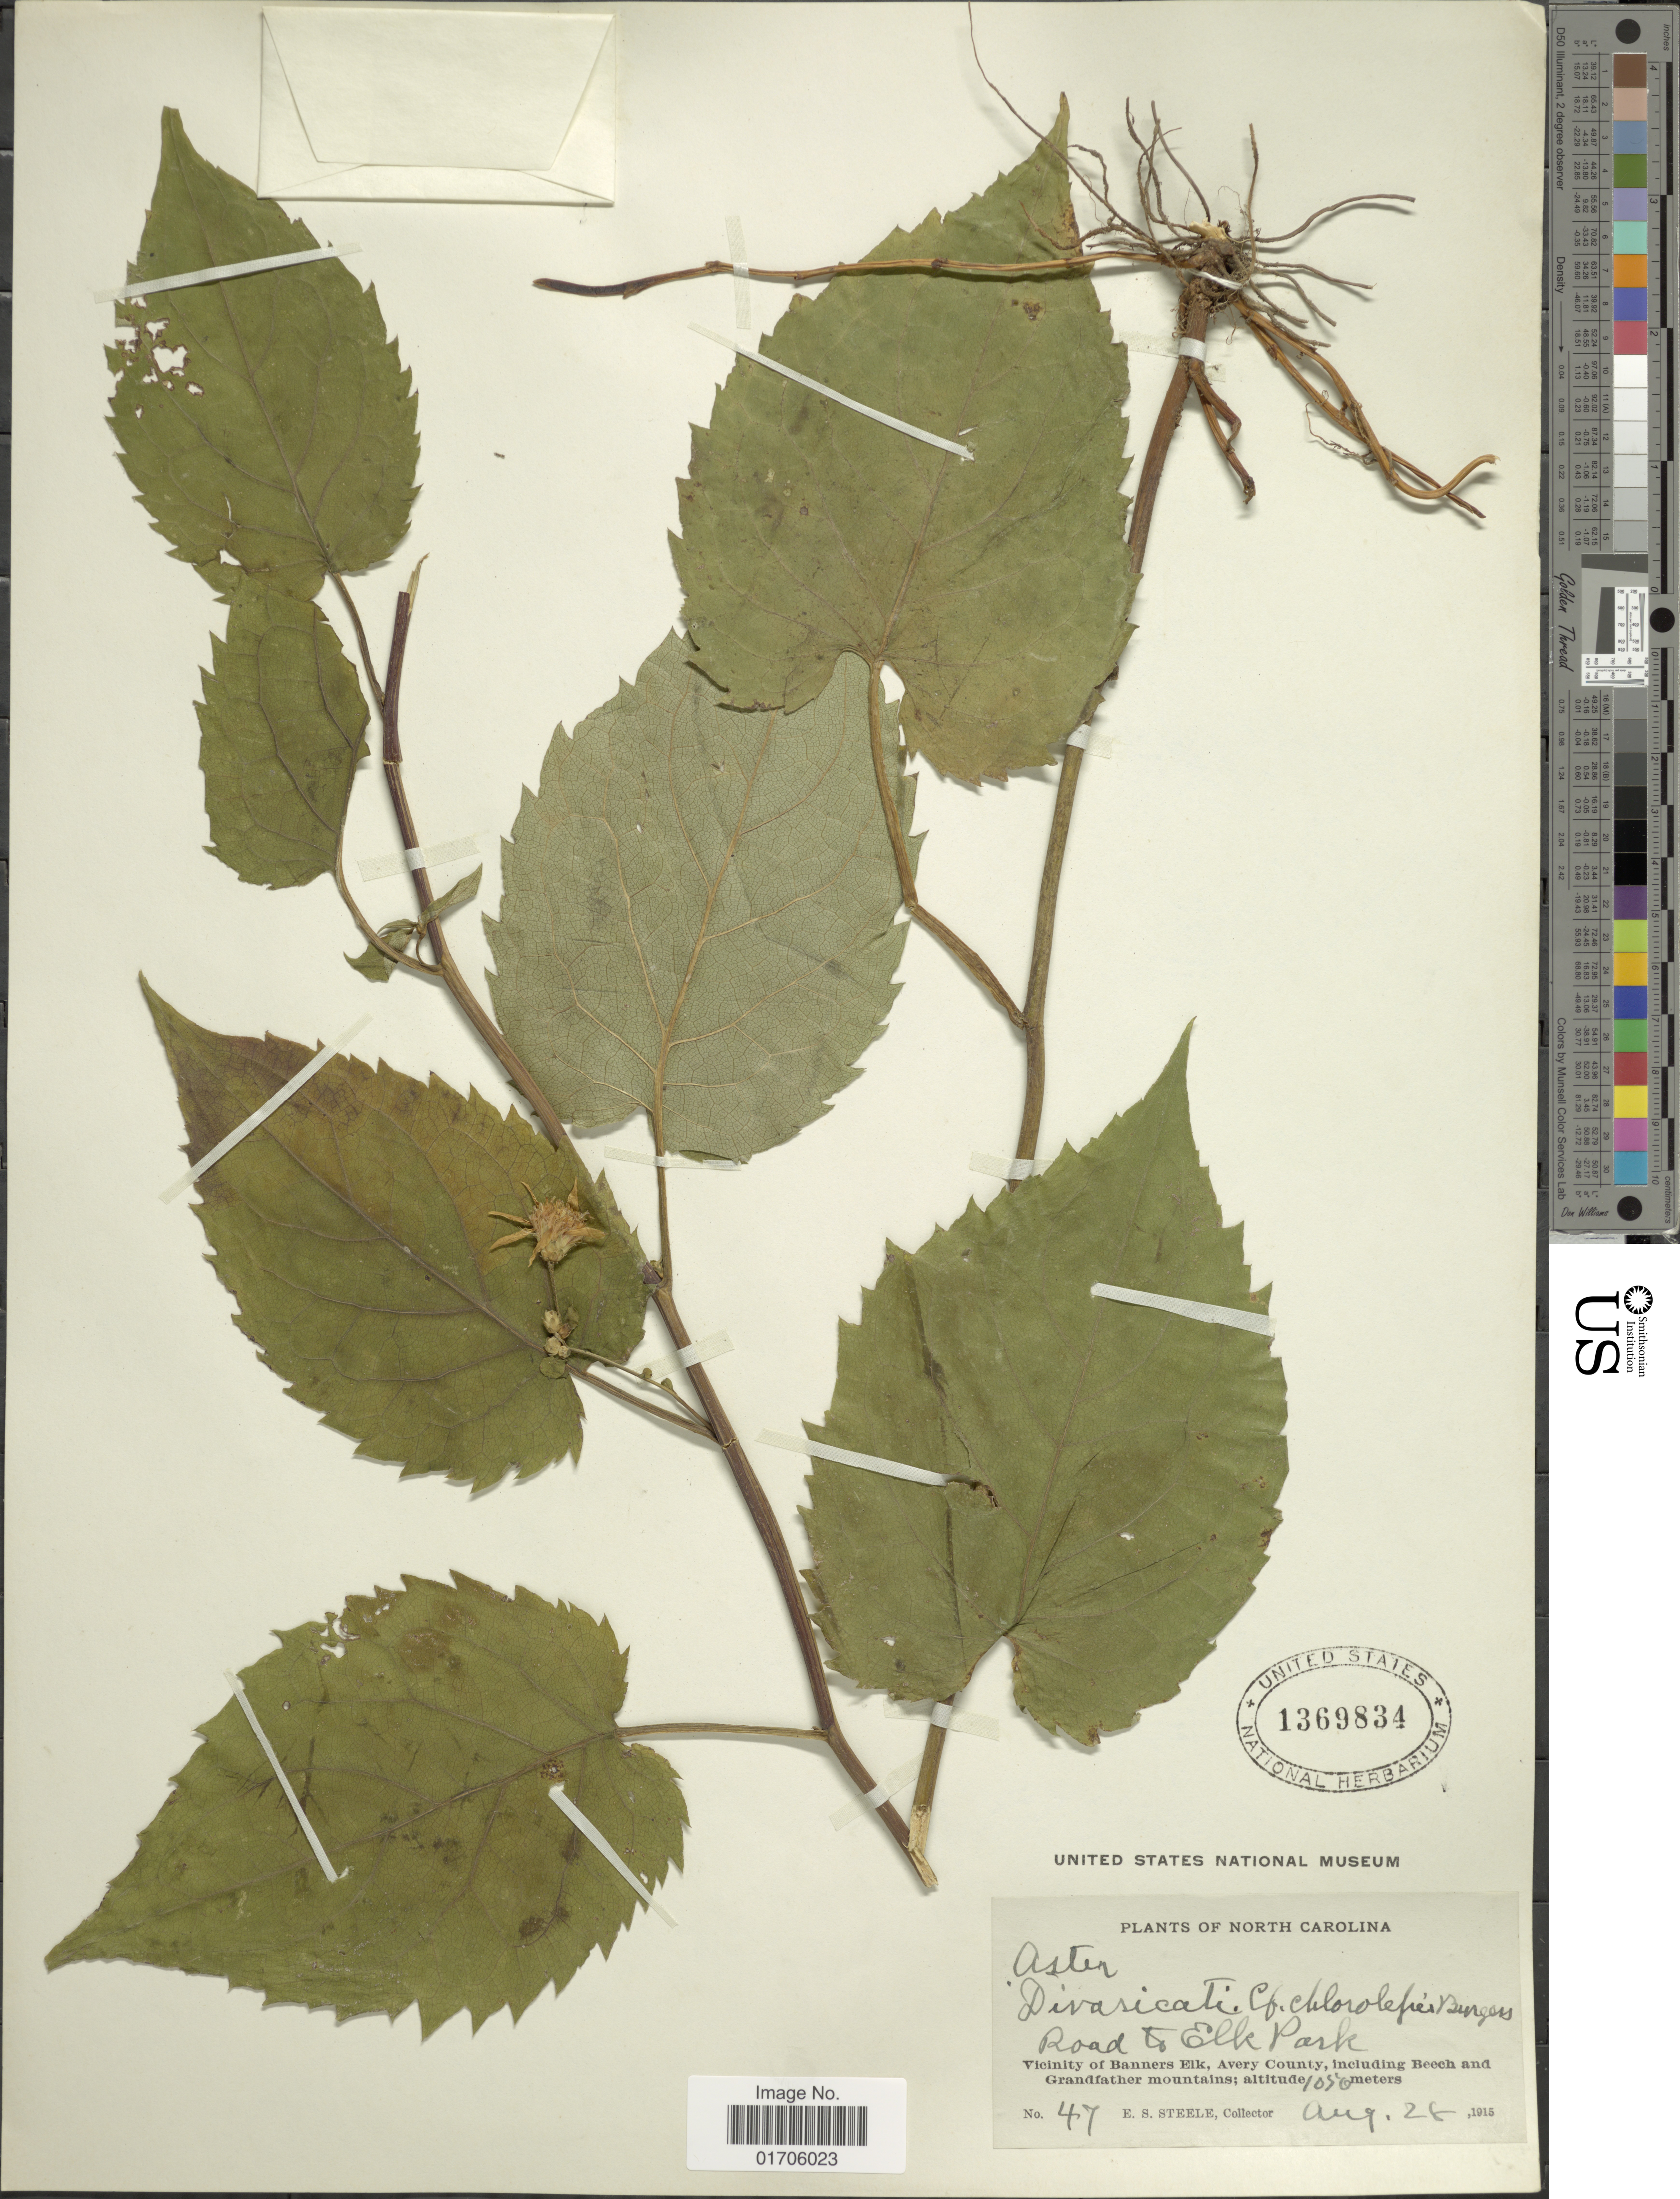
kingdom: Plantae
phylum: Tracheophyta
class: Magnoliopsida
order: Asterales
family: Asteraceae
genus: Eurybia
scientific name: Eurybia sp.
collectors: E. Steele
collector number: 47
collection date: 1915-08-28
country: United States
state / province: North Carolina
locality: North Carolina. Road to Elk Park. Vicinity of Banners Elk, Avery County, including Beech and Grandfather mountains.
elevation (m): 1050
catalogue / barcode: US 1369834